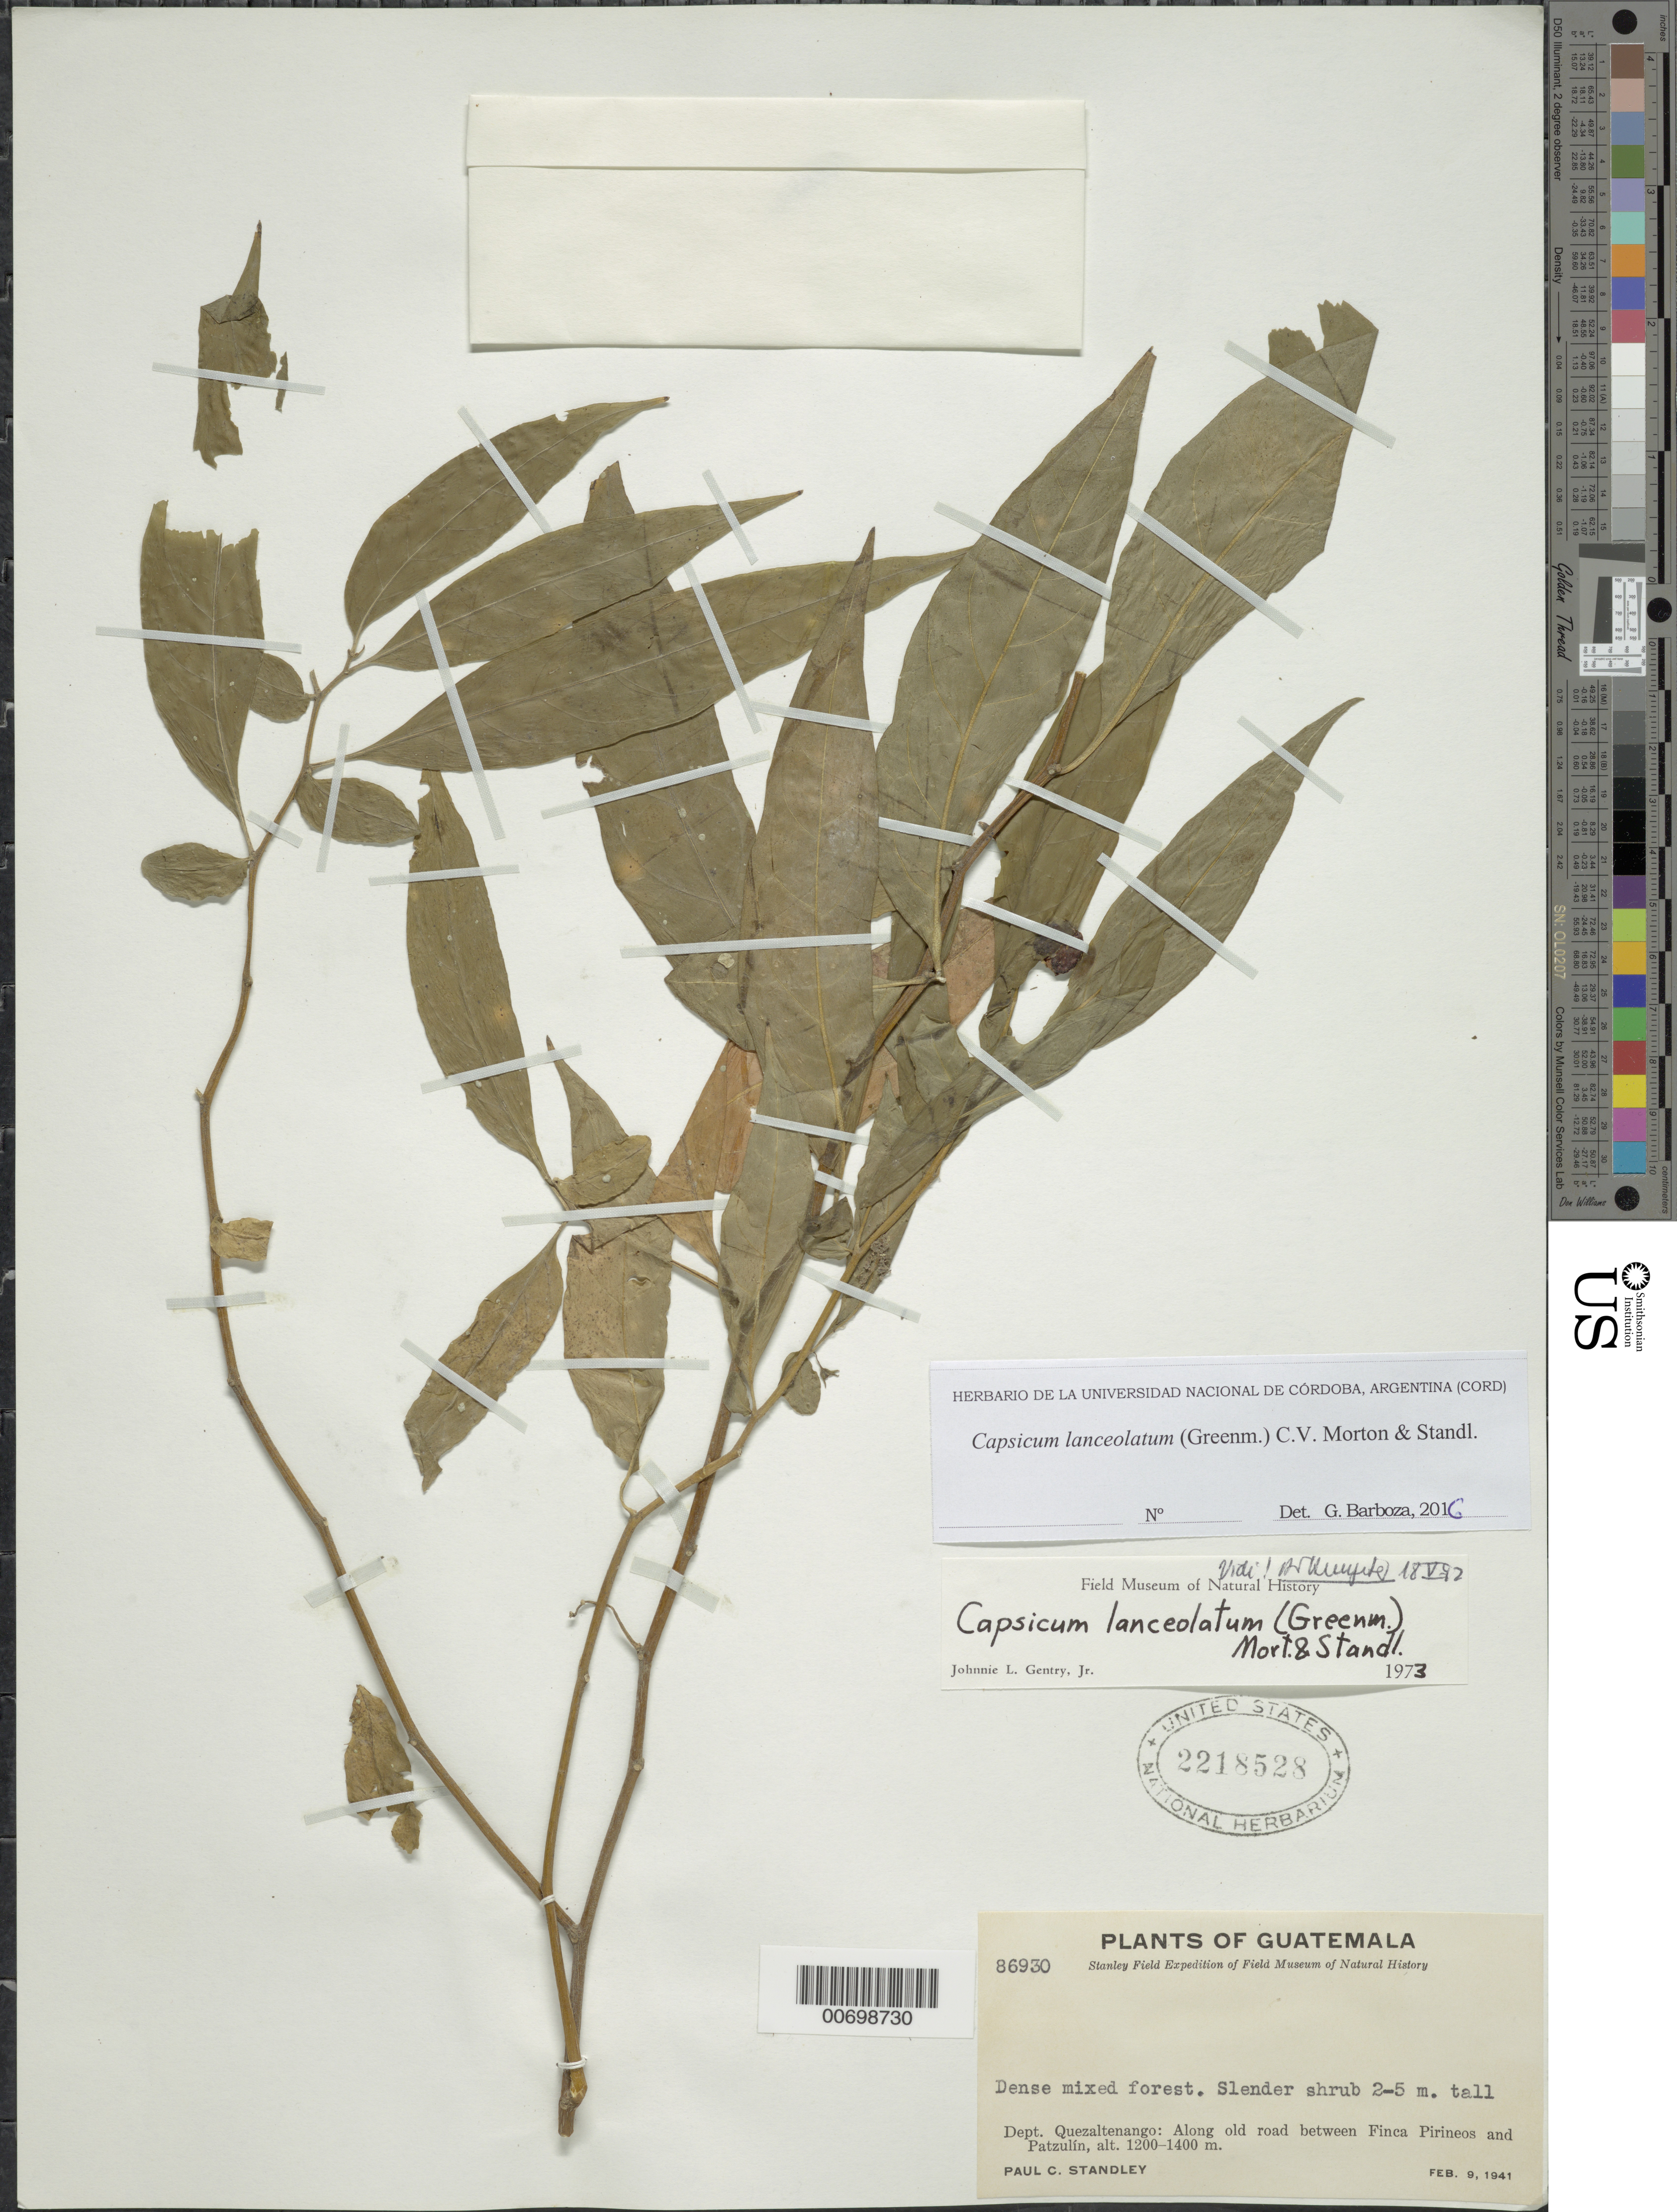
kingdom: Plantae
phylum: Tracheophyta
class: Magnoliopsida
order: Solanales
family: Solanaceae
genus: Capsicum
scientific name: Capsicum lanceolatum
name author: (Greenm.) C.V. Morton & Standl.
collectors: P. C. Standley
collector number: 86930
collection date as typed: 02 Sep 1941 or 09 Feb 1941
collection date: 1941-02-09 or 1941-09-02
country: Guatemala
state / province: Quetzaltenango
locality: along the old road between Finca Pirineos and Patzulin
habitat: Dense mixed forest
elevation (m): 1200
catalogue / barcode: US 2218528